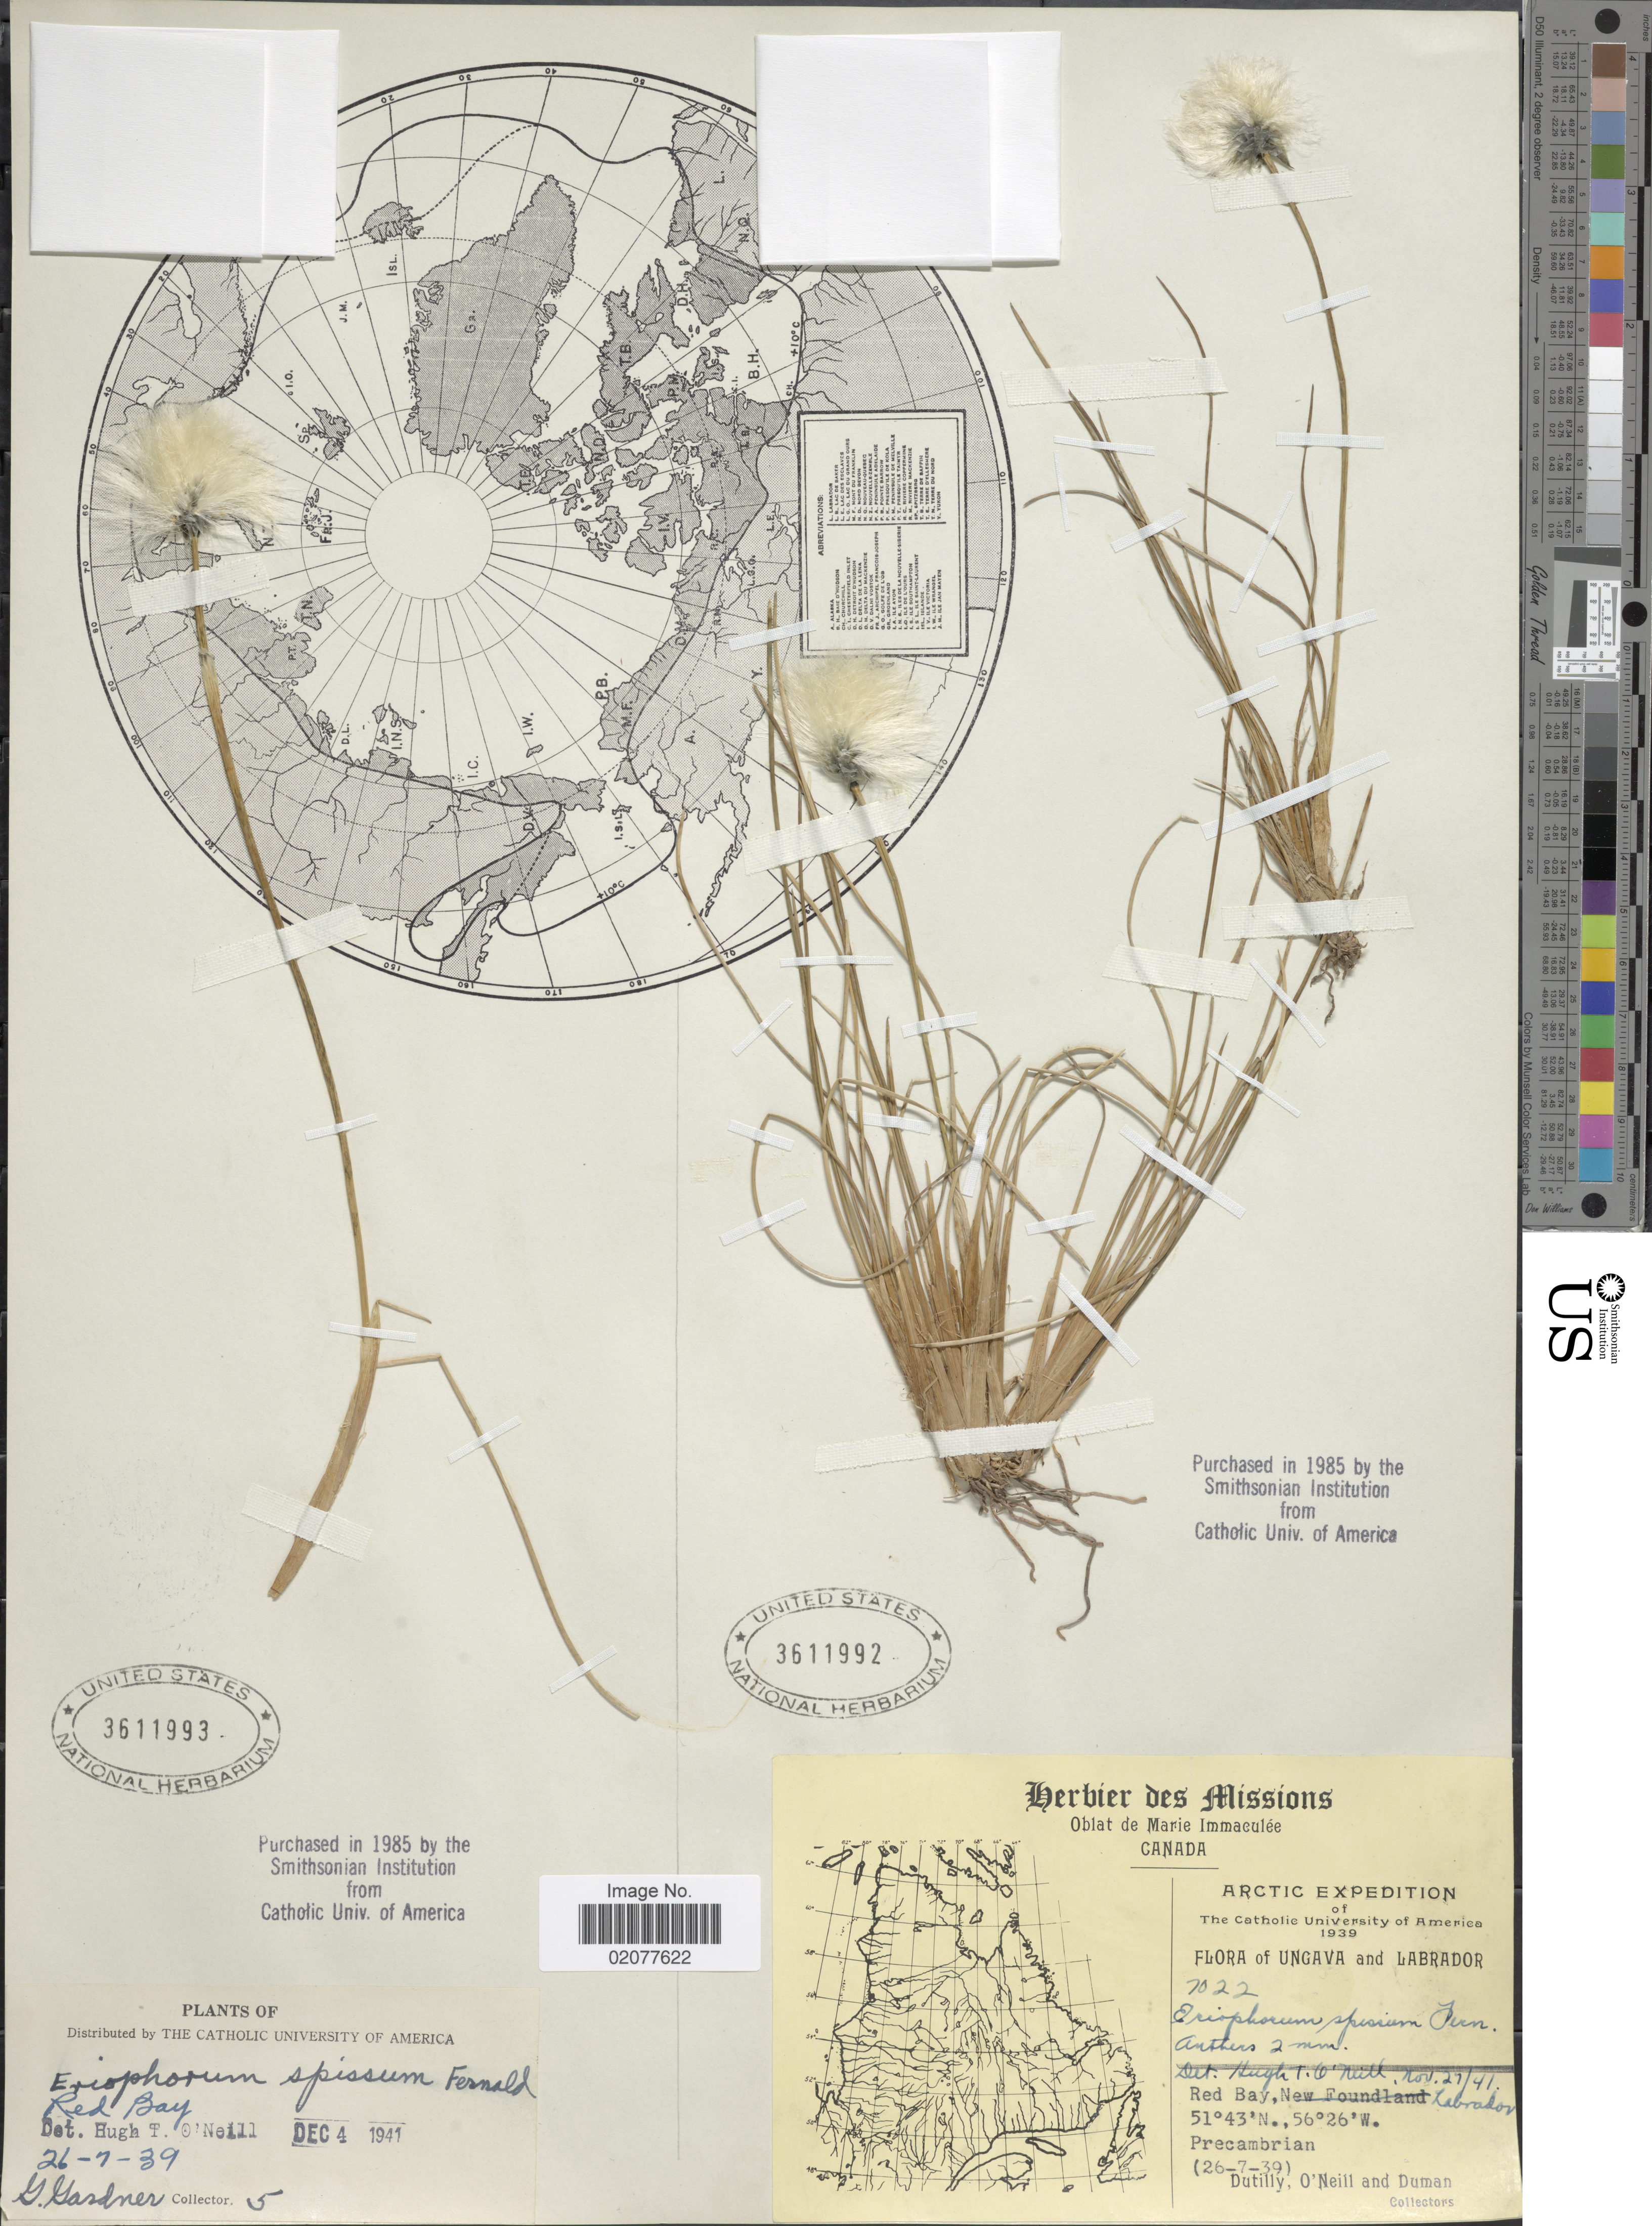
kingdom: Plantae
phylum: Tracheophyta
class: Liliopsida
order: Poales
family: Cyperaceae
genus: Eriophorum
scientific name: Eriophorum spissum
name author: Fernald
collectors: -. Dutilly, O' Neill & -. Duman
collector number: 7022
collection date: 1939-07-26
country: Canada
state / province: Newfoundland and Labrador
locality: Ungava and Labrador, Red Bay, Labrador.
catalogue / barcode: US 3611992-2